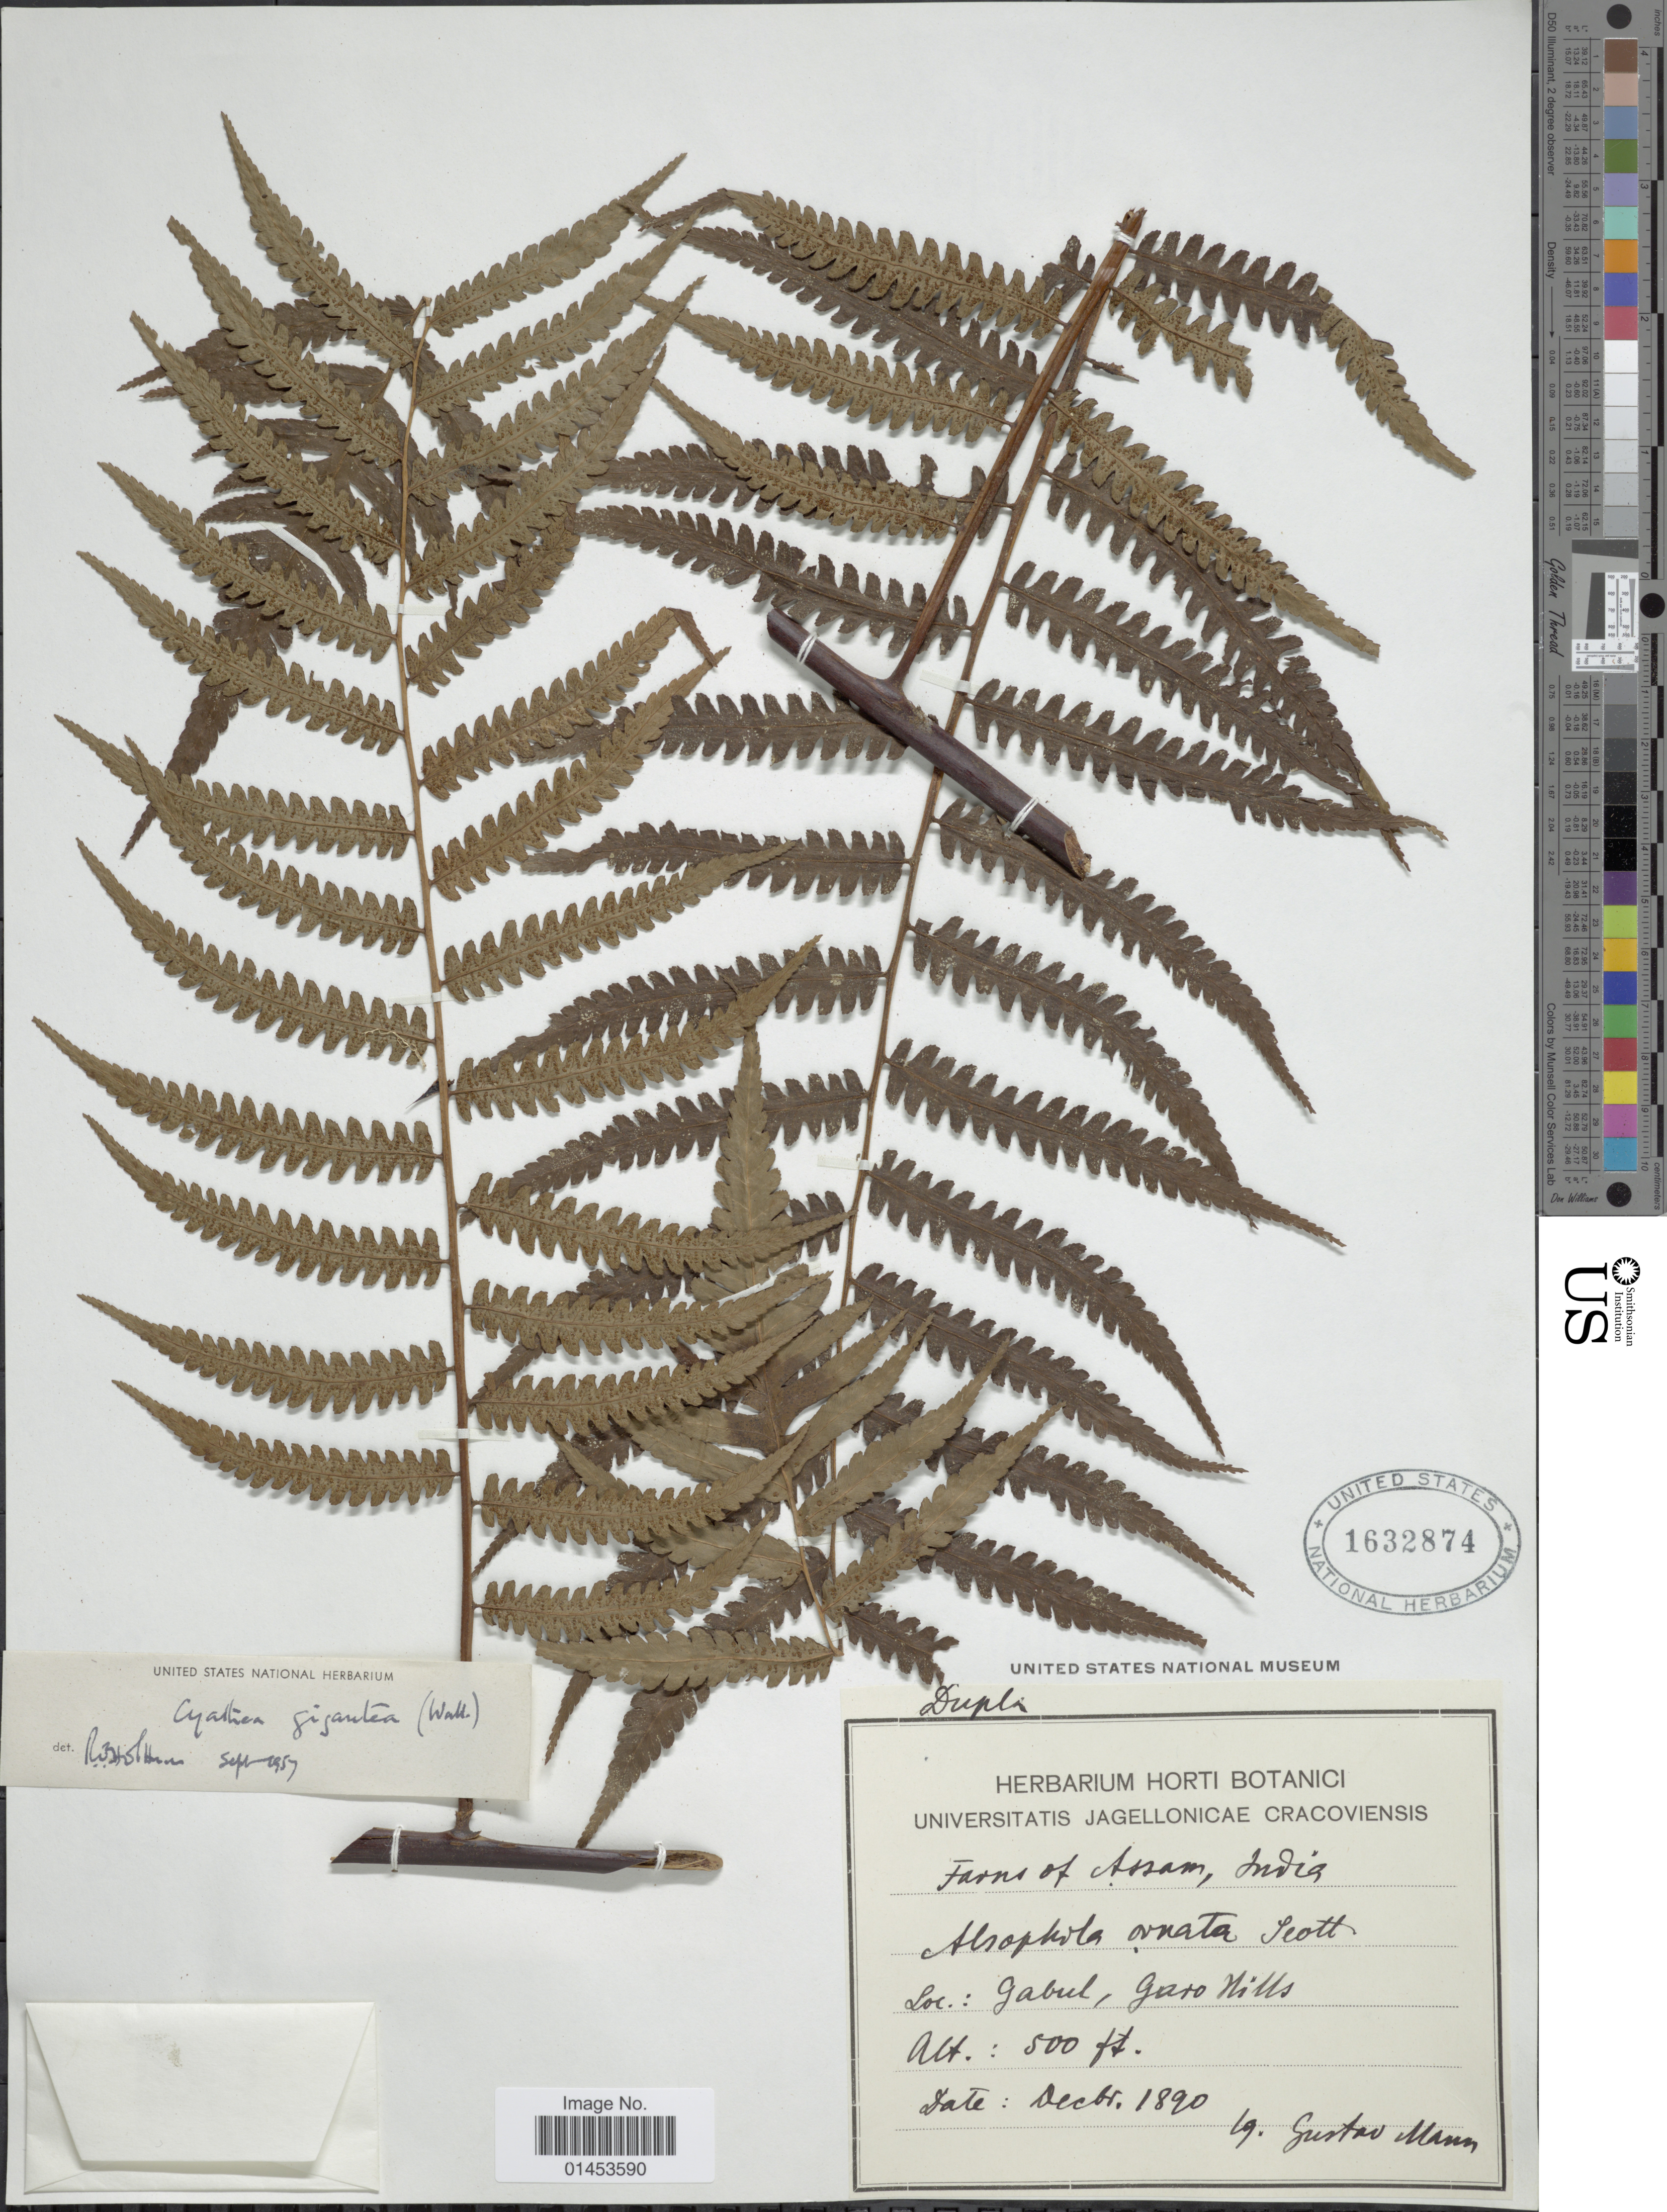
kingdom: Plantae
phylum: Tracheophyta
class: Polypodiopsida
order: Cyatheales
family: Cyatheaceae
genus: Cyathea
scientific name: Cyathea gigantea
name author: (Wall. ex Hook.) Holttum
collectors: G. Mann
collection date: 1890-12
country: India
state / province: Meghalaya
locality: Gabul, Garo Hills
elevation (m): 152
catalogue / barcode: US 1632874